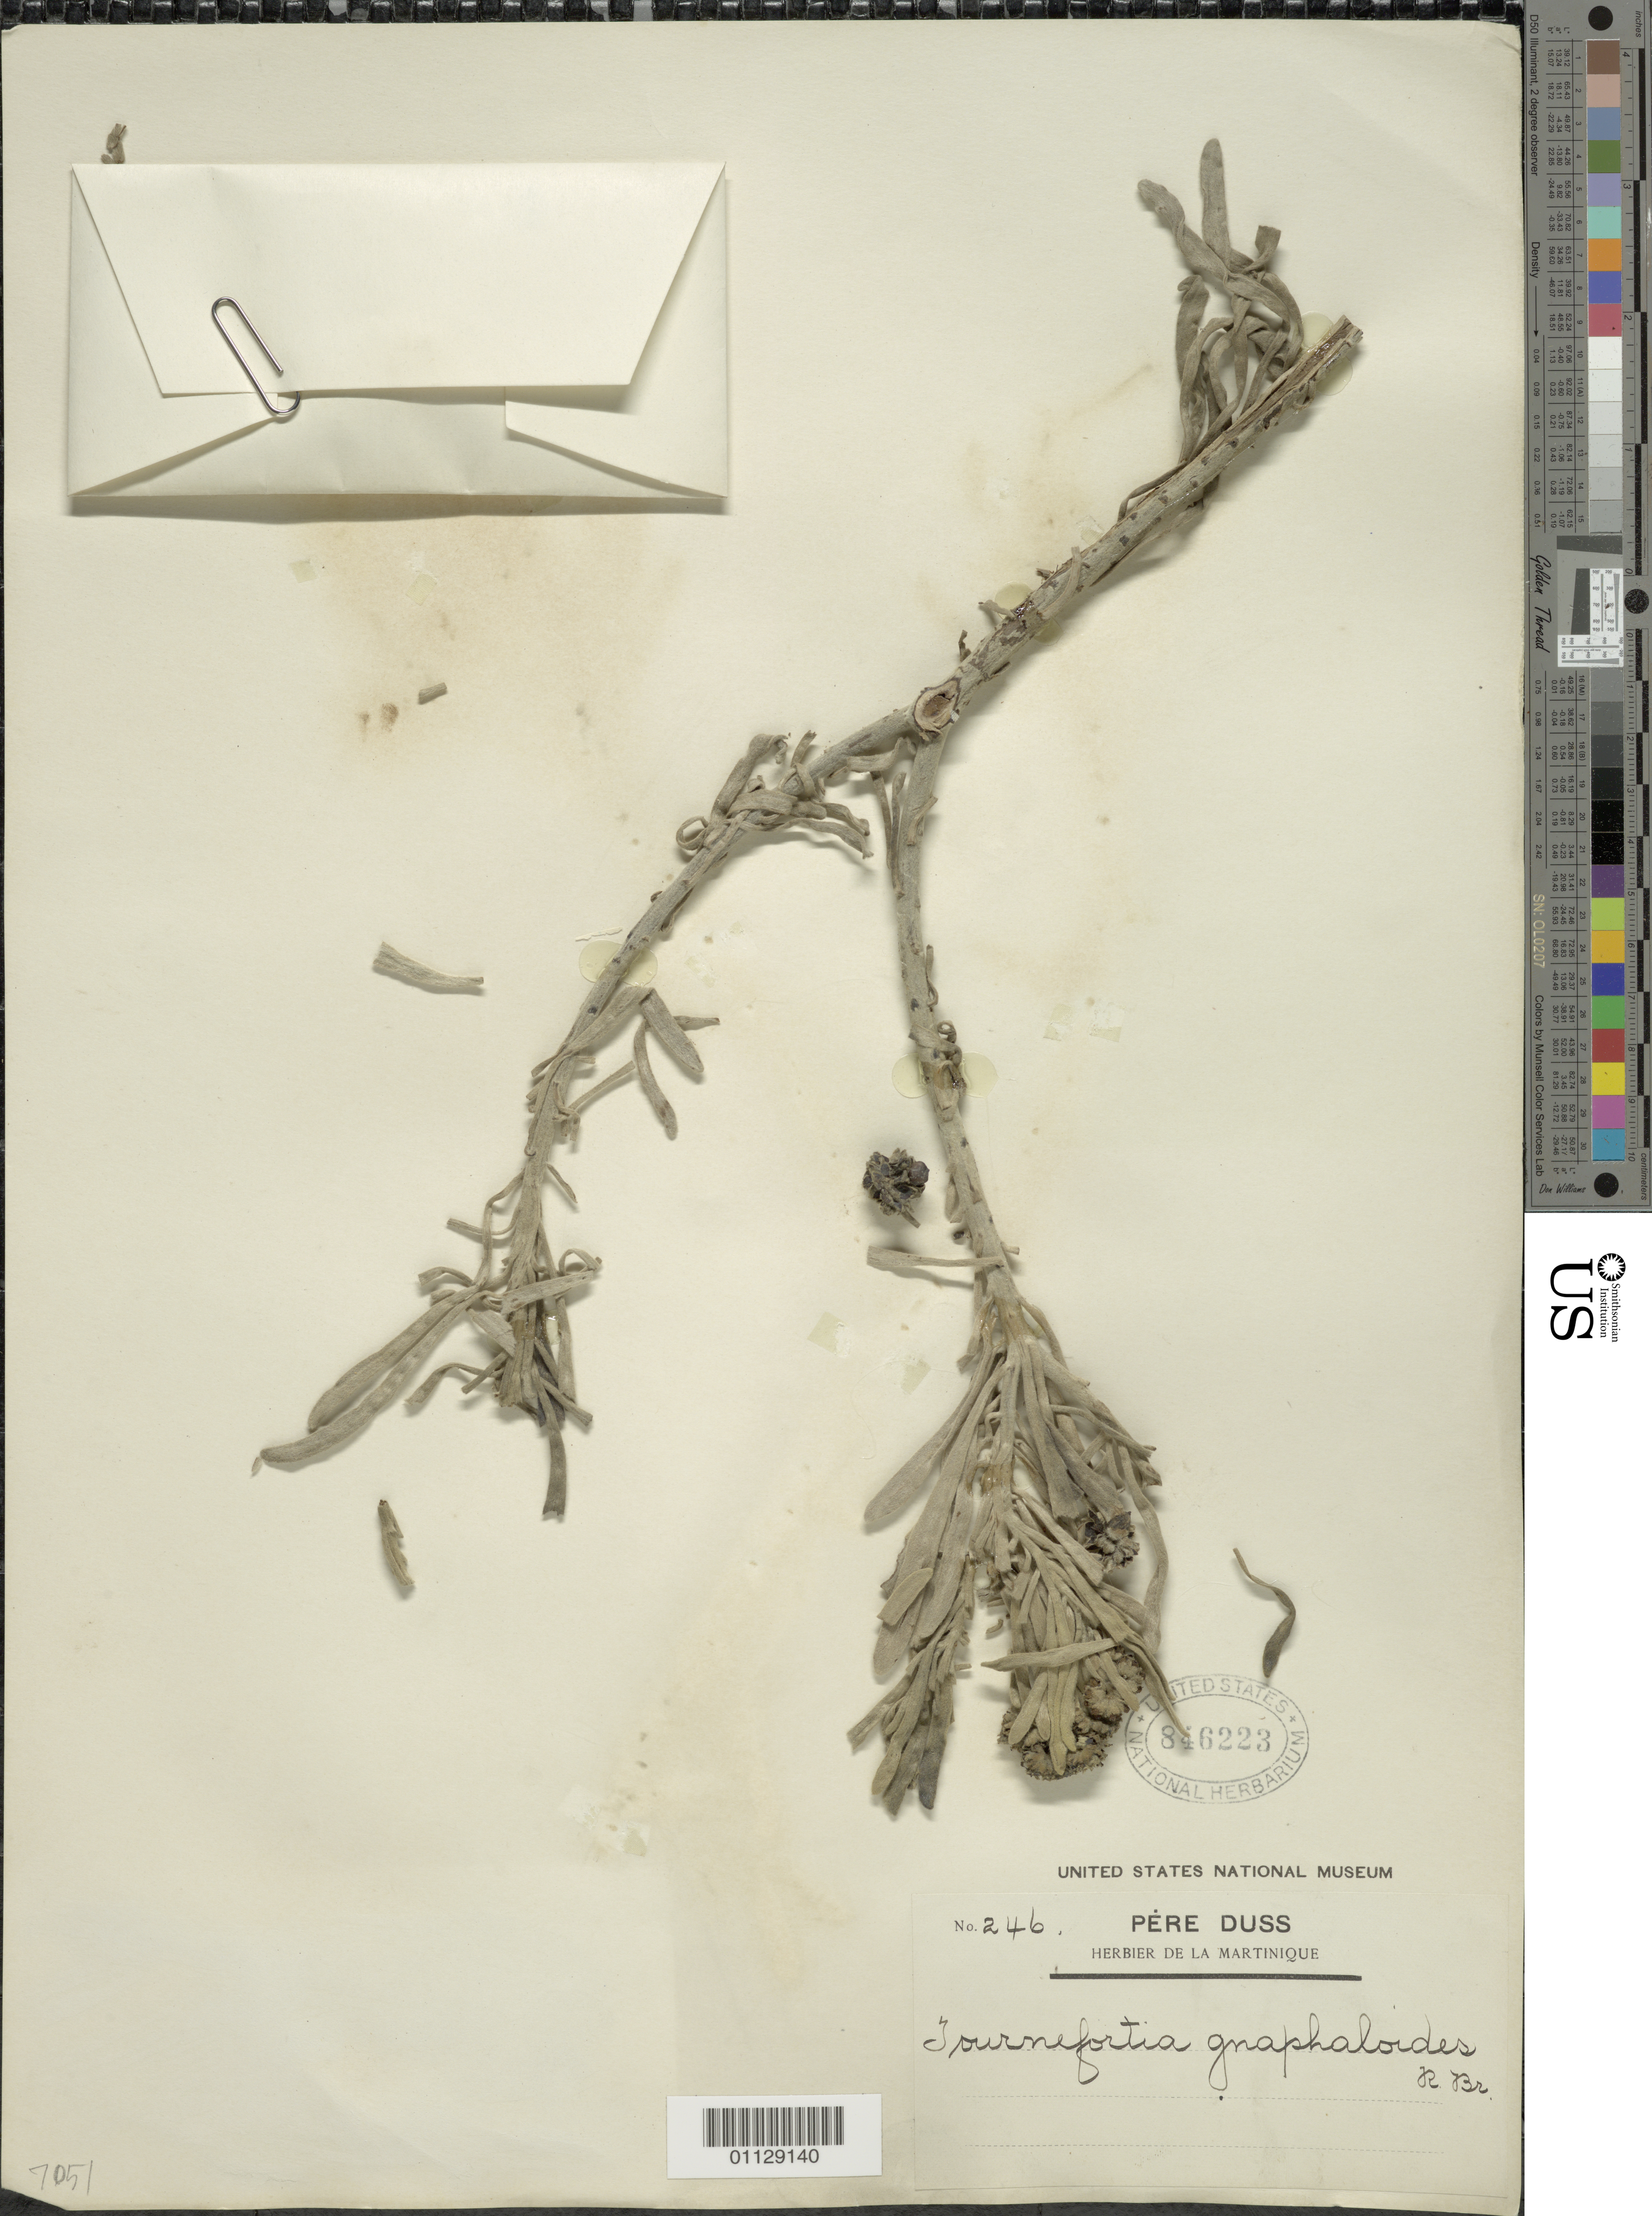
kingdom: Plantae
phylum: Tracheophyta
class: Magnoliopsida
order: Boraginales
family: Heliotropiaceae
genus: Tournefortia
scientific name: Tournefortia gnaphalodes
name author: (L.) R. Br.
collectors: Père Duss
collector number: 246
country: Martinique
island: Martinique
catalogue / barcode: US 846223